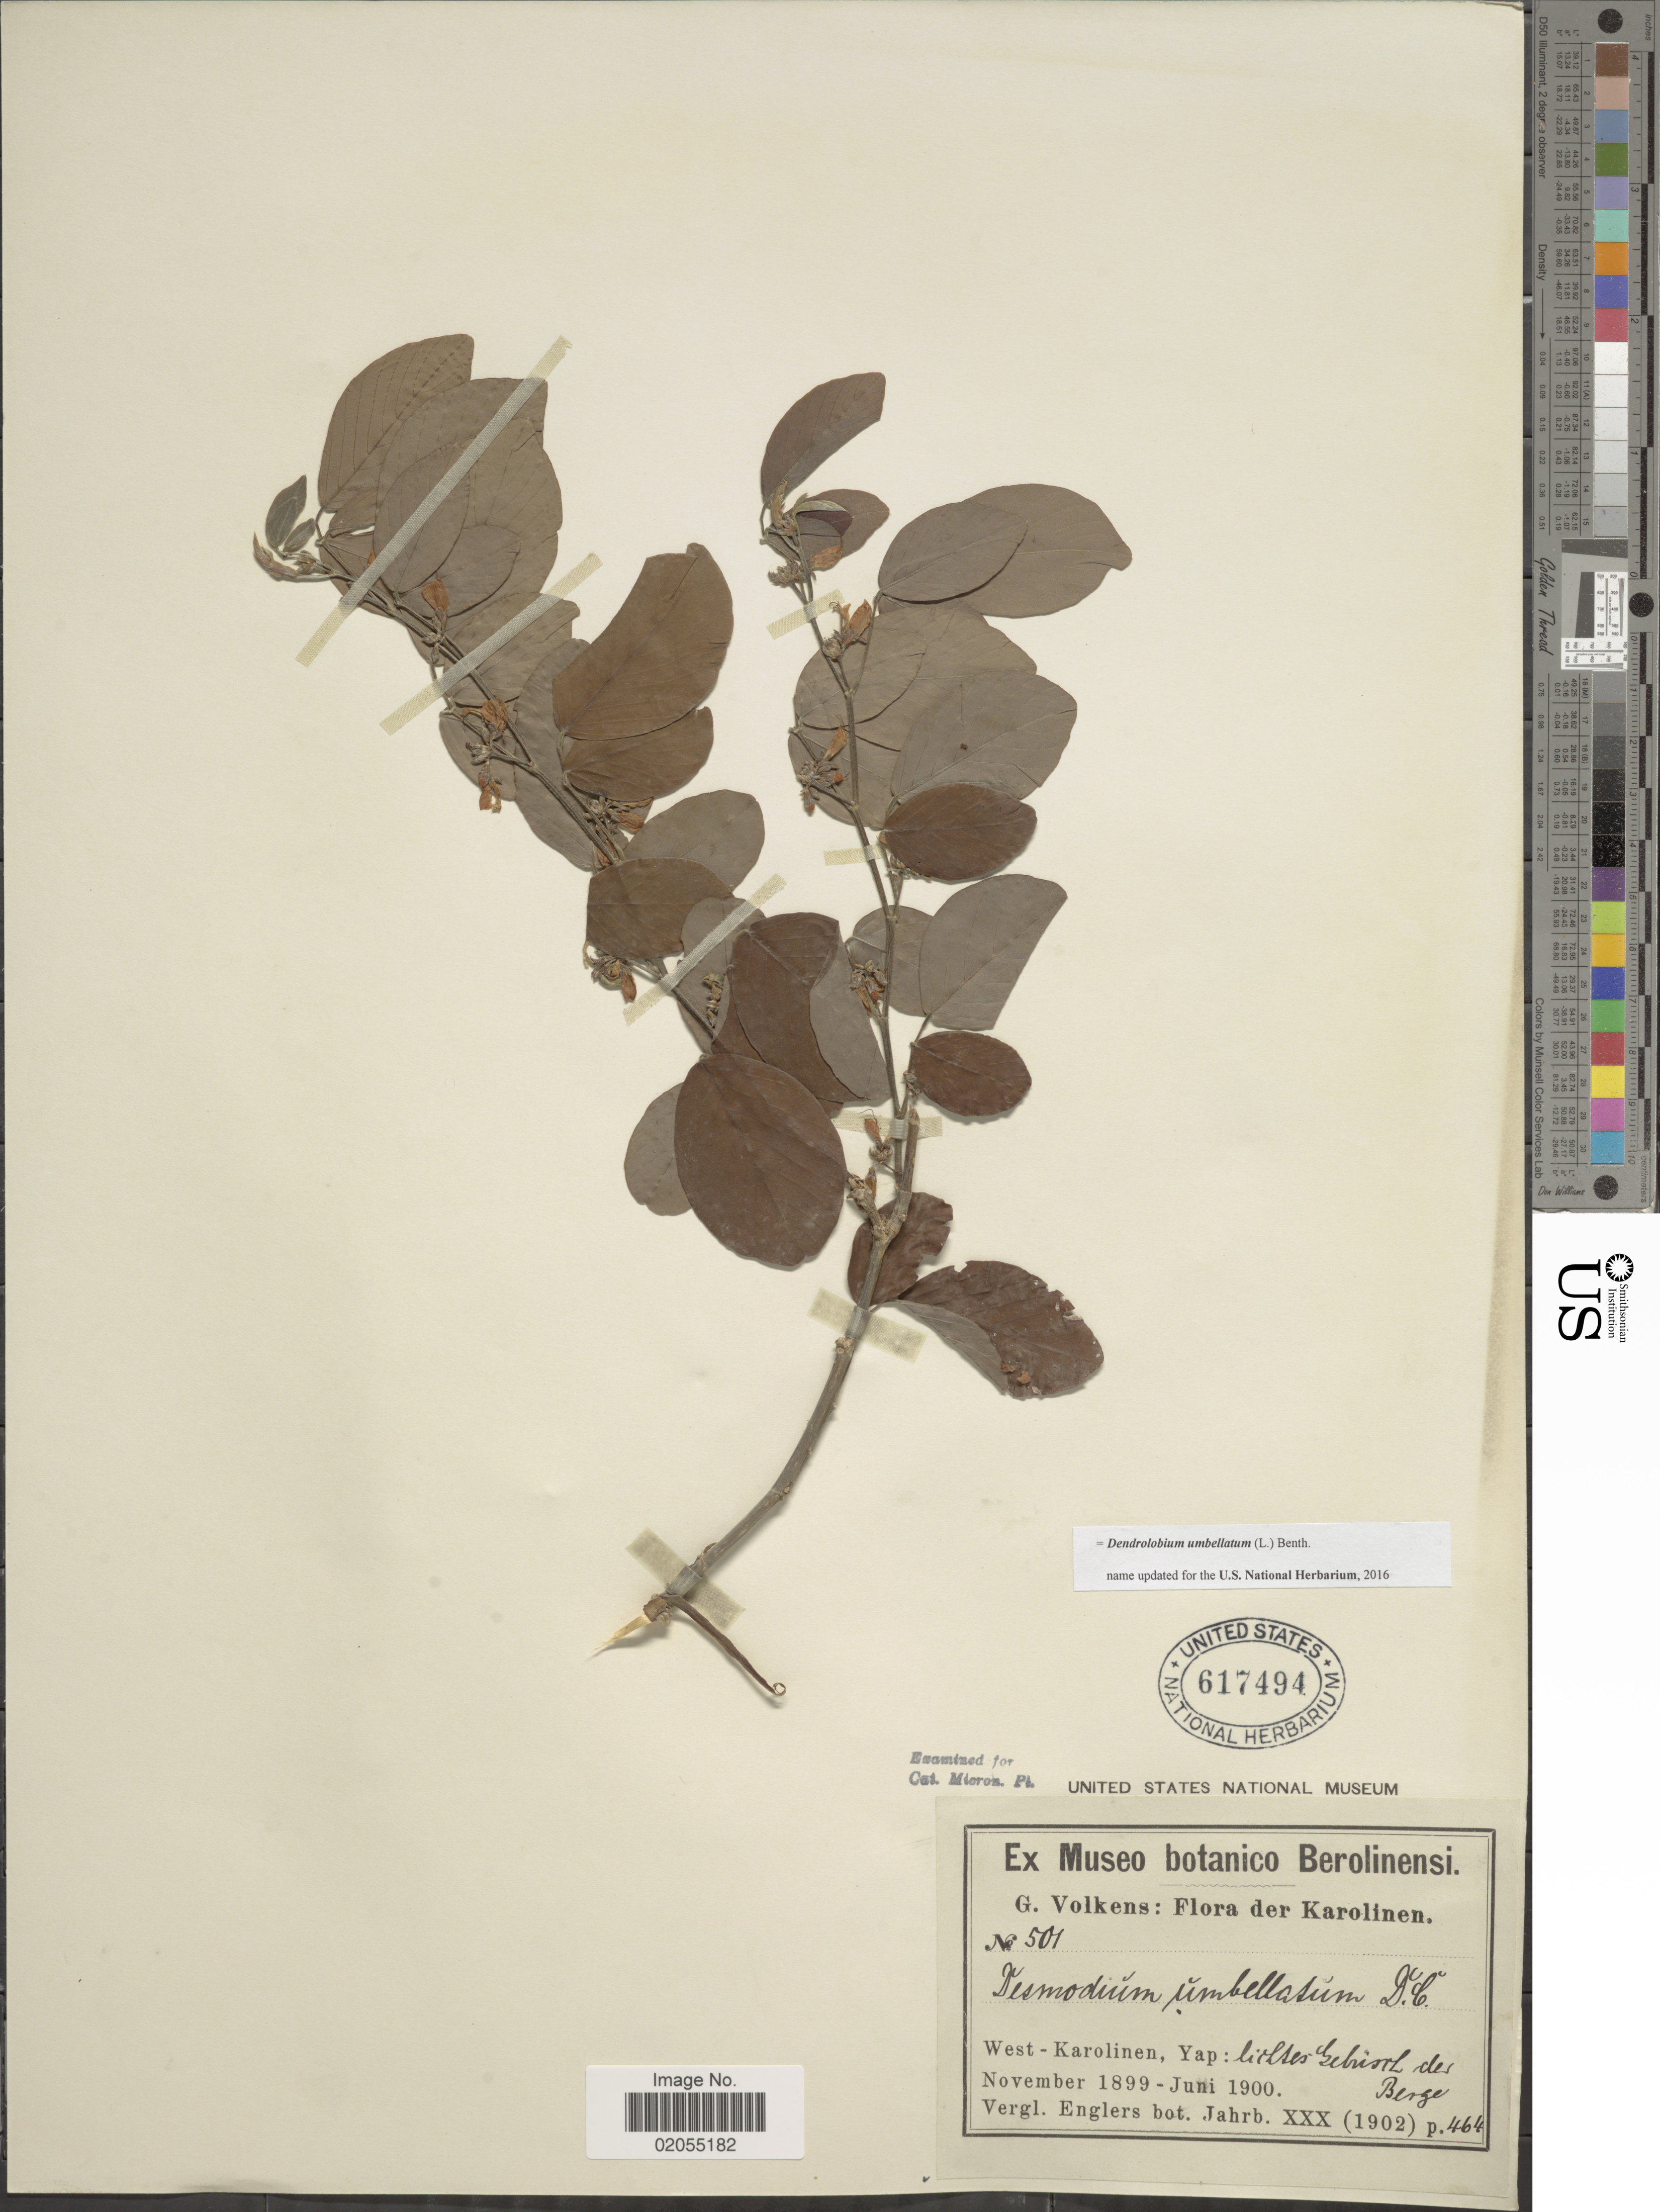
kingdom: Plantae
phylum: Tracheophyta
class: Magnoliopsida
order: Fabales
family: Fabaceae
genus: Dendrolobium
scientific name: Dendrolobium umbellatum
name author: (L.) Benth.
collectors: G. Volkens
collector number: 501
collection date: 1899-11/1900-06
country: Micronesia, Federated States of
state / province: Yap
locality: West-Karolinen, Yap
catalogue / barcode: US 617494